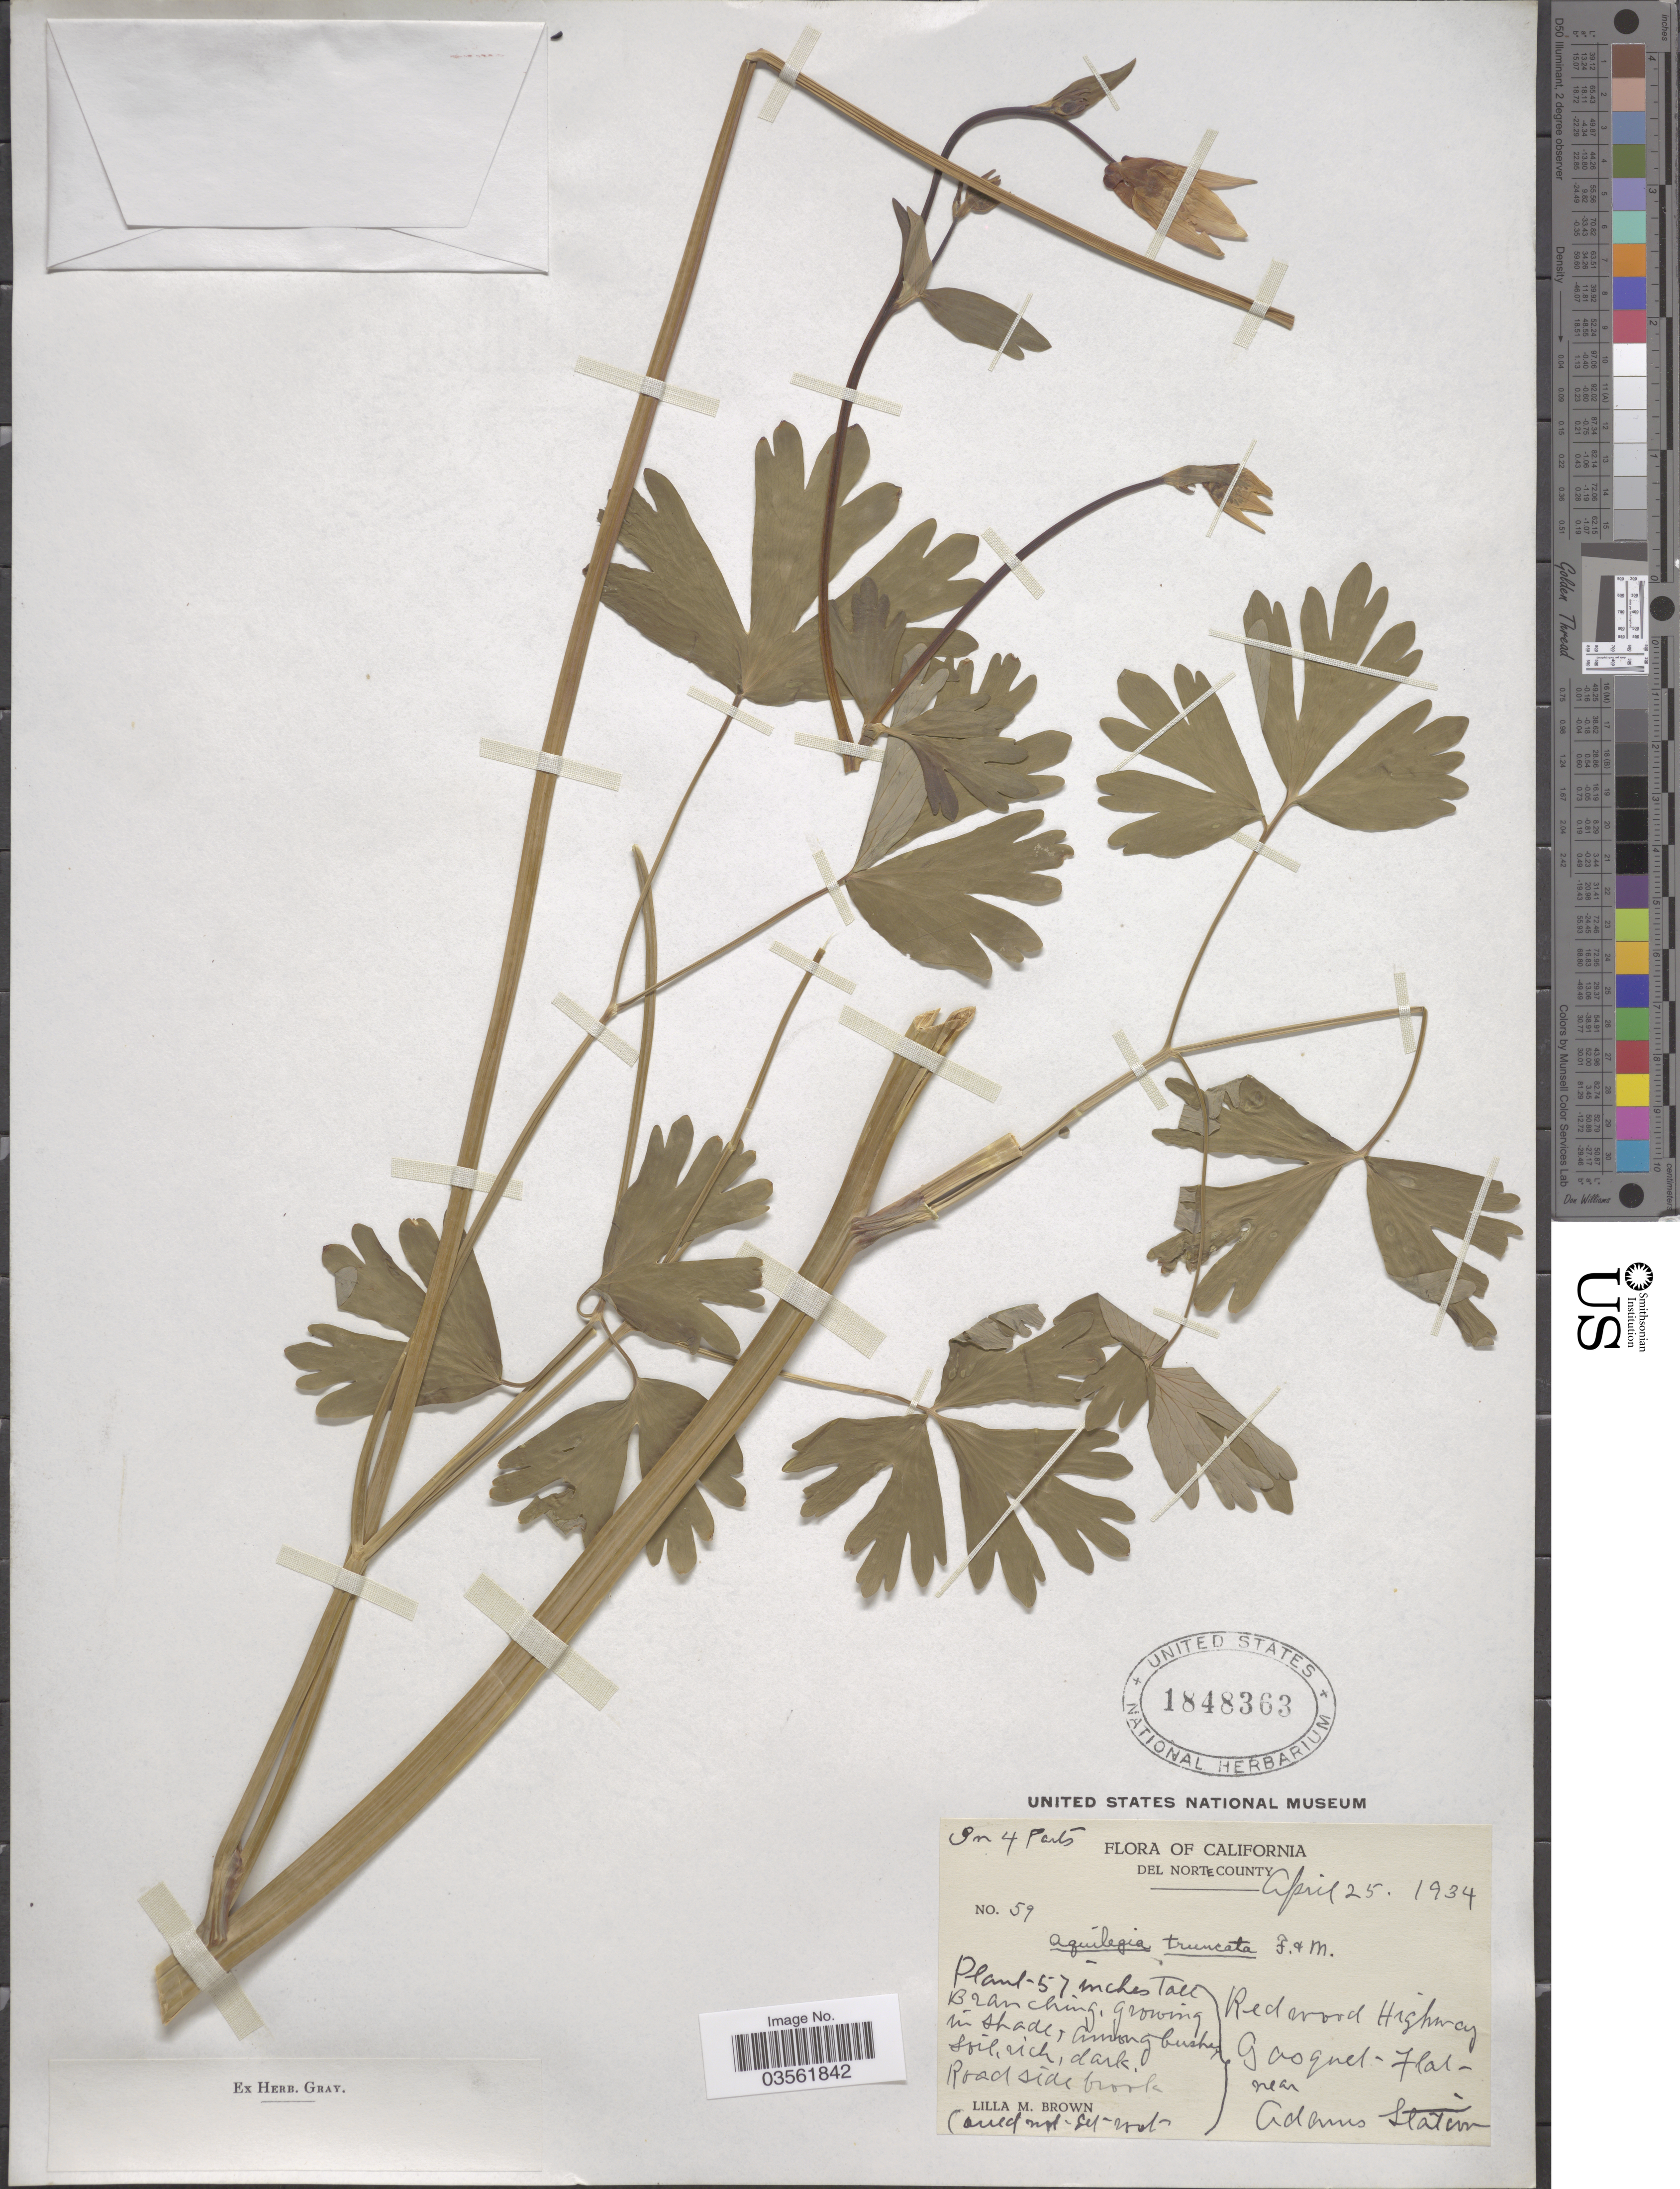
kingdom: Plantae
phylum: Tracheophyta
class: Magnoliopsida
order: Ranunculales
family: Ranunculaceae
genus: Aquilegia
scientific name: Aquilegia formosa var. truncata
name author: M.E. Jones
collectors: L. M. Brown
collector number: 59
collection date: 1934-04-25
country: United States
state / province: California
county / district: Del Norte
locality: Del Norte County. Red wood Highway. Gasquet flat, near Adams Station.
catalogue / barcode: US 1848363